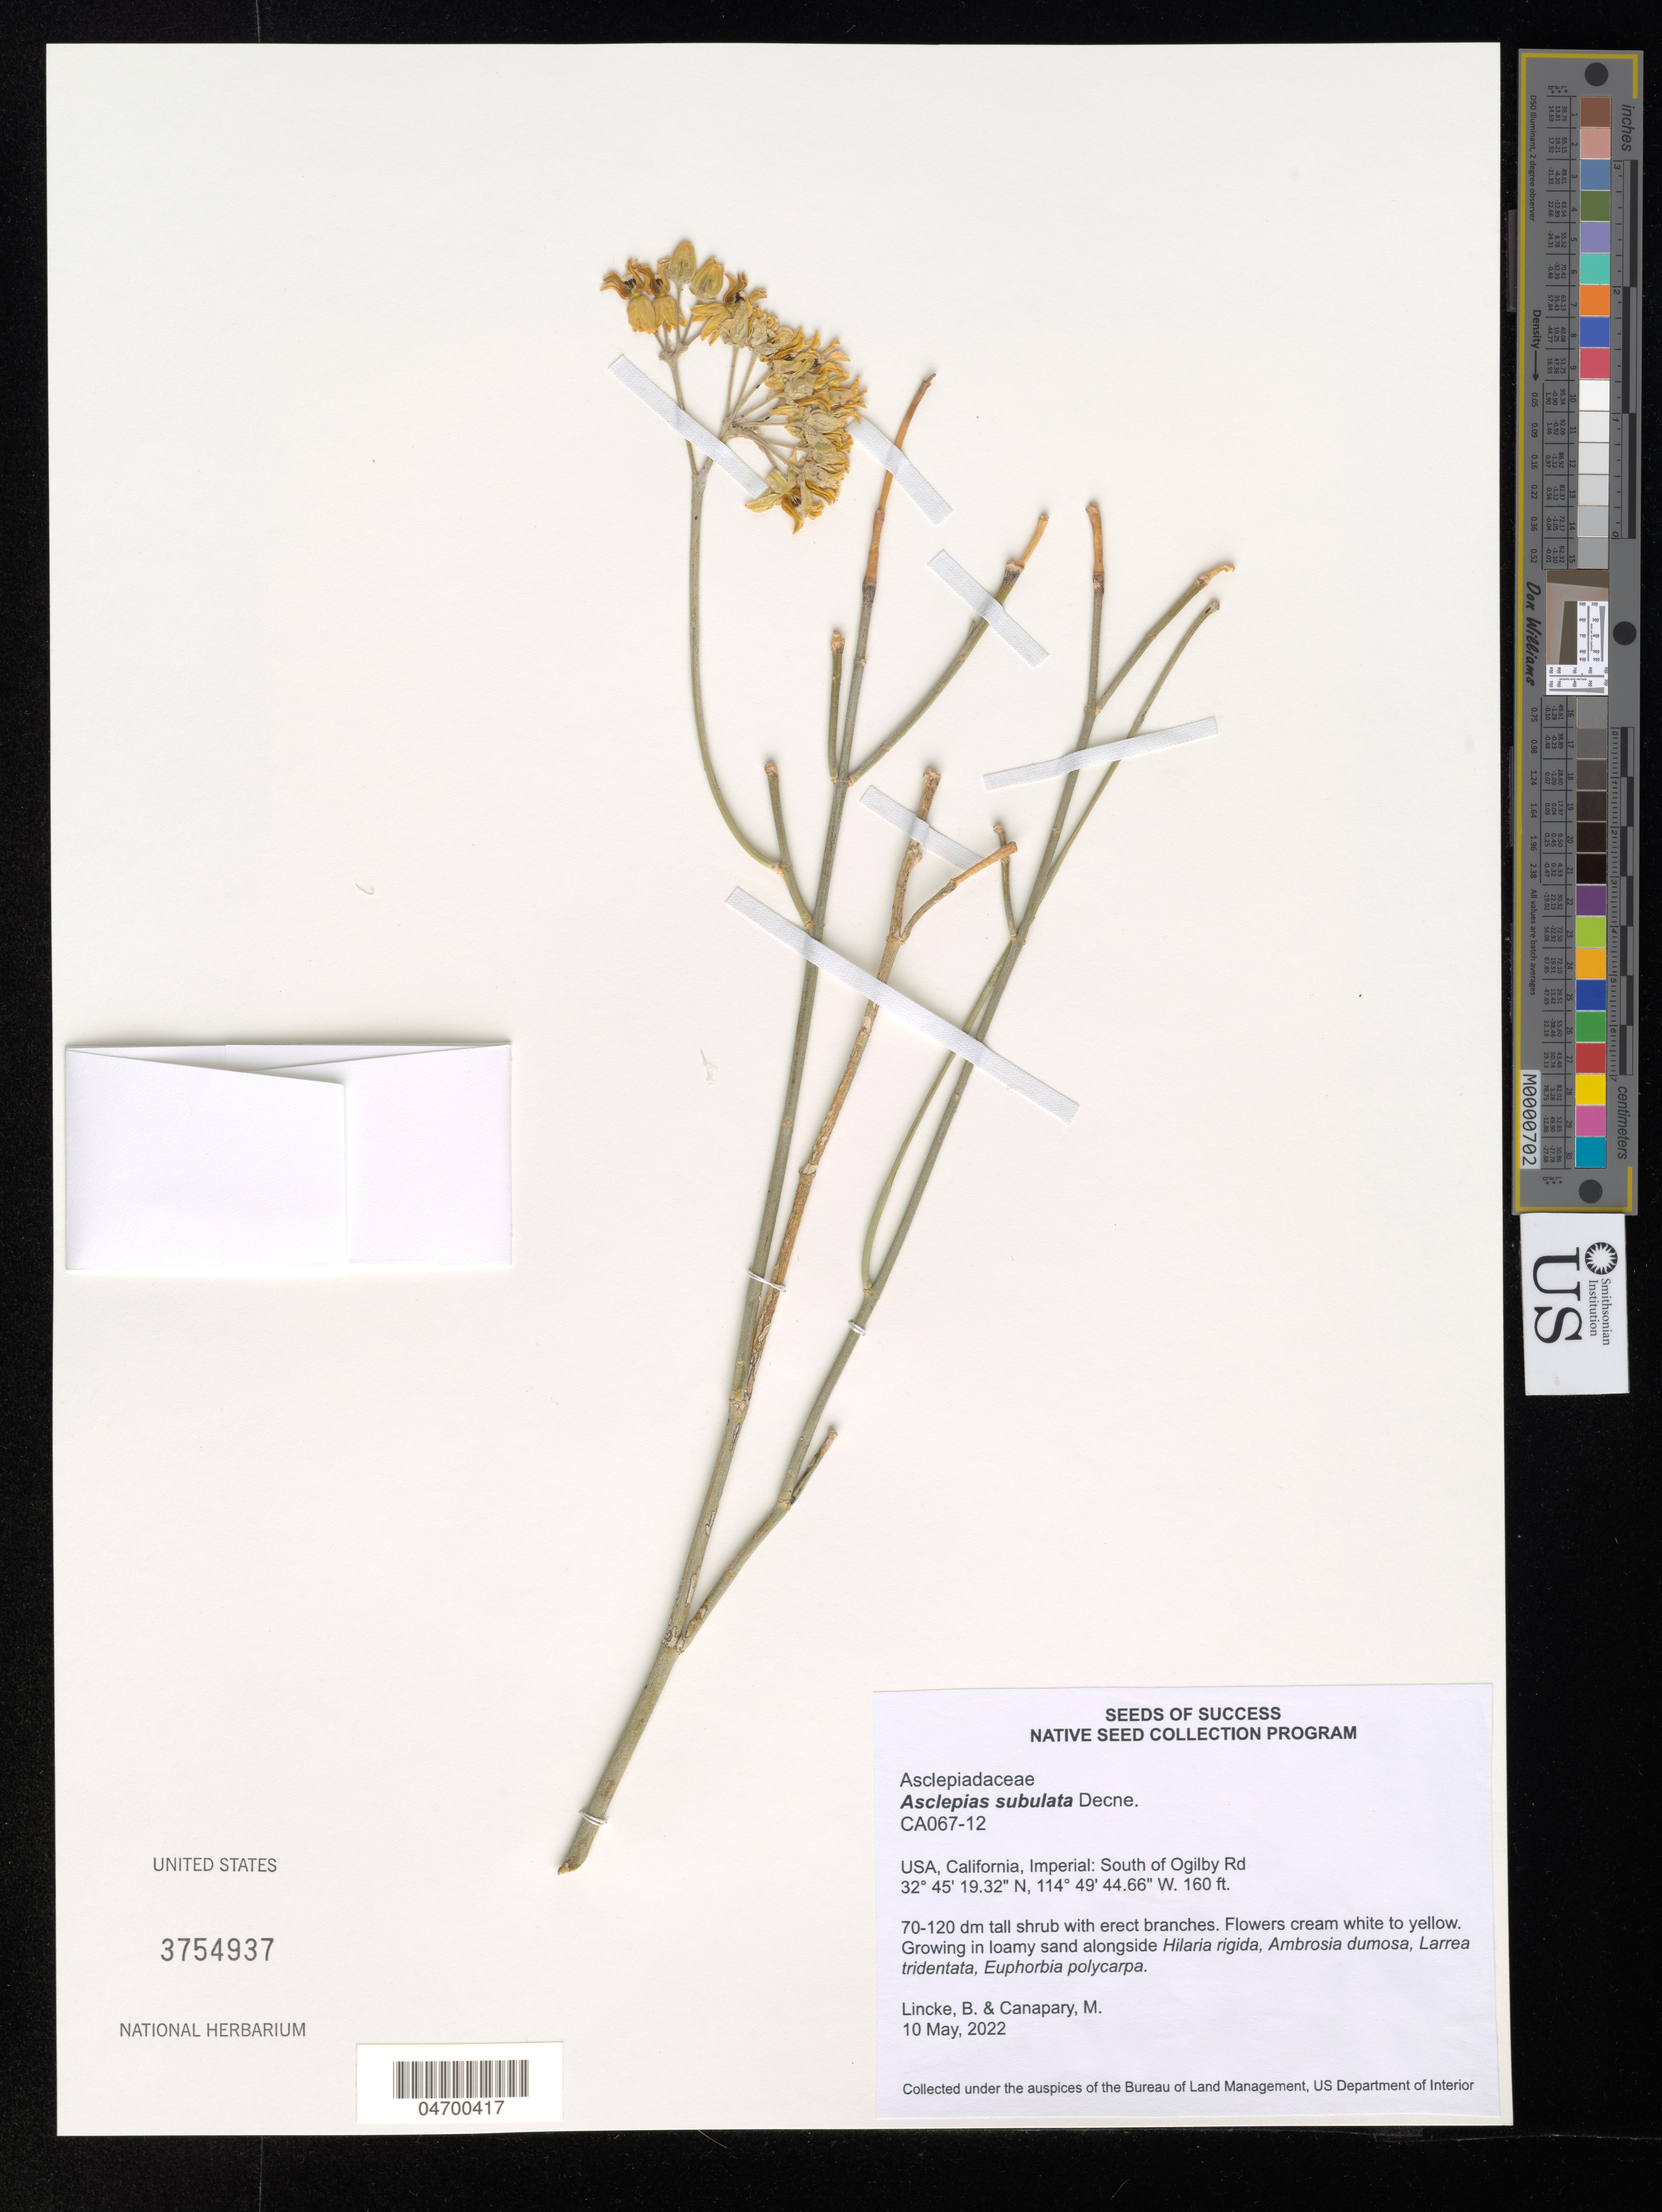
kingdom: Plantae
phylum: Tracheophyta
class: Magnoliopsida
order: Gentianales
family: Apocynaceae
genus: Asclepias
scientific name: Asclepias subulata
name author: Decne.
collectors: B. Lincke & I. Engilis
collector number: CA067-12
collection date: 2022-05-10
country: United States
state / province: California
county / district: Imperial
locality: Imperial: South of Ogilby Rd.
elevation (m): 49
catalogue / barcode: US 3754937